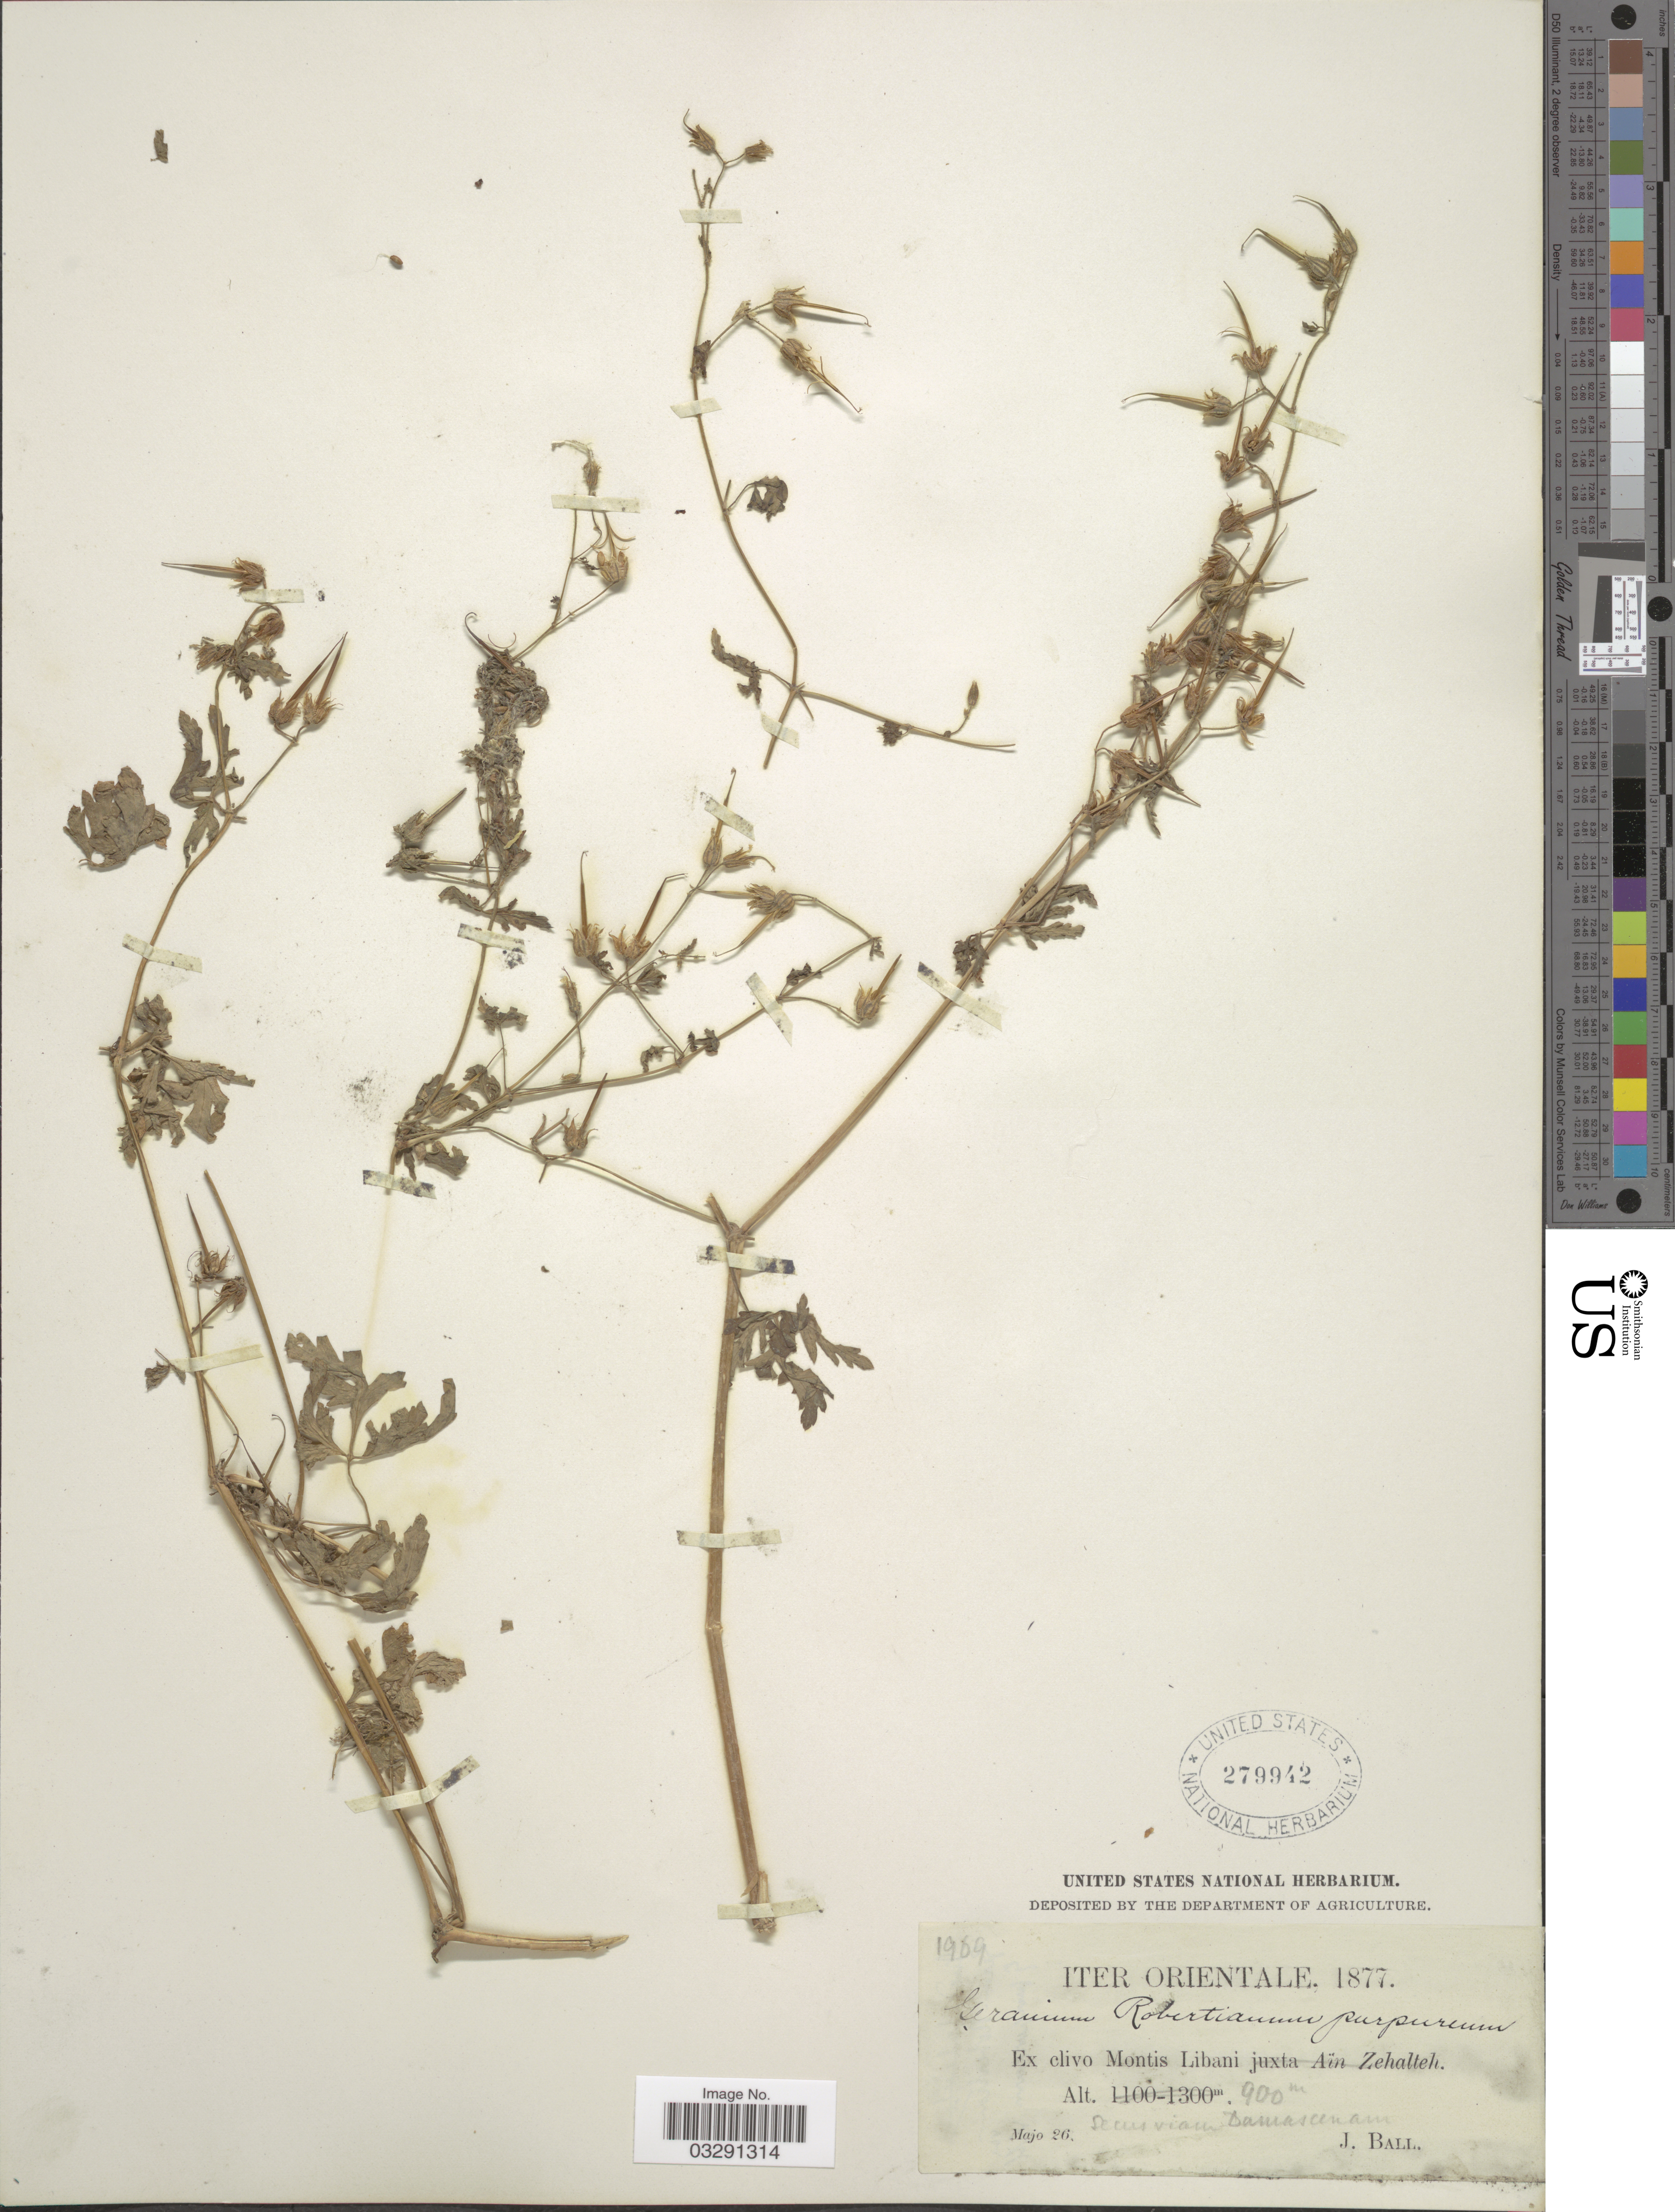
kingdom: Plantae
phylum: Tracheophyta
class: Magnoliopsida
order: Geraniales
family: Geraniaceae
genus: Geranium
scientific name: Geranium purpureum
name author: Vill.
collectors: J. Ball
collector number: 1969?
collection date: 1877-05-26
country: Lebanon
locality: Iter Orientale, Ex clivo Montis Libani. Deus viam Damascenam [unsure placement]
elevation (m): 900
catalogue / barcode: US 279942